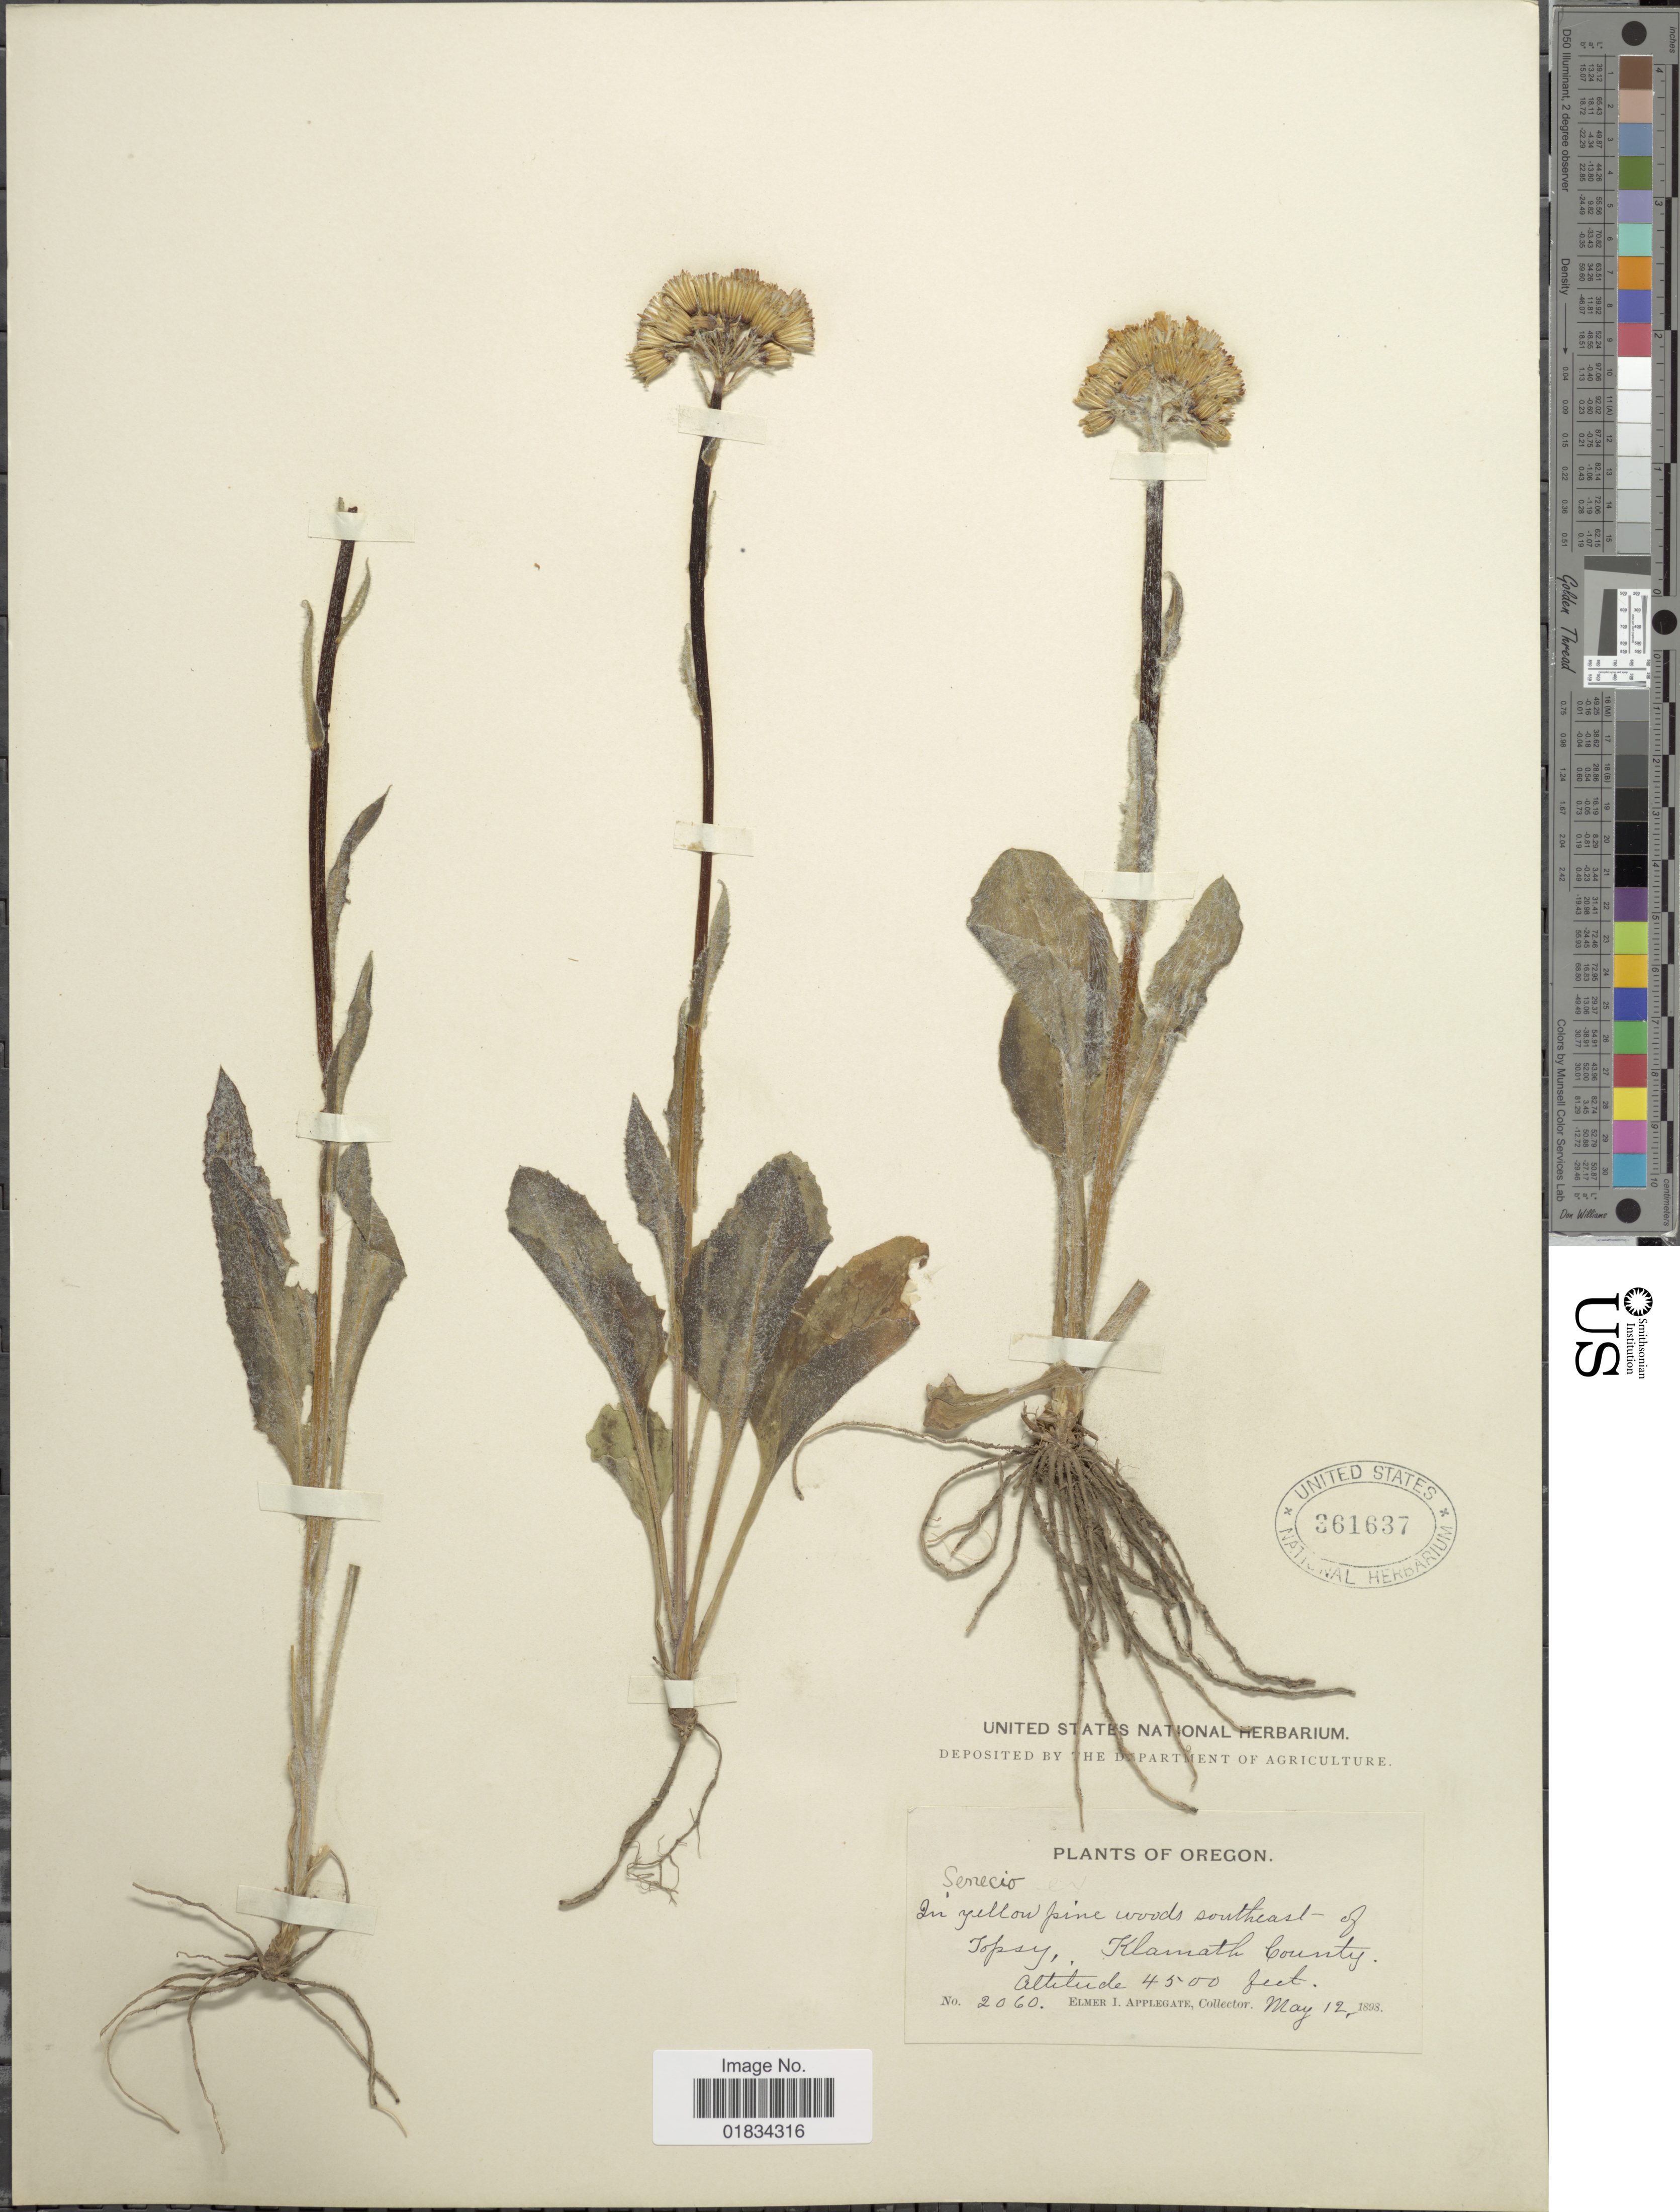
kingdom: Plantae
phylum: Tracheophyta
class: Magnoliopsida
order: Asterales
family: Asteraceae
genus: Senecio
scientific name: Senecio integerrimus var. ochroleucus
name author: (A. Gray) Cronq.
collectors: E. I. Applegate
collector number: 2060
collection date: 1898-05-12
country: United States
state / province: Oregon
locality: Topsy, Klamath County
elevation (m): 1372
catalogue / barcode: US 361637